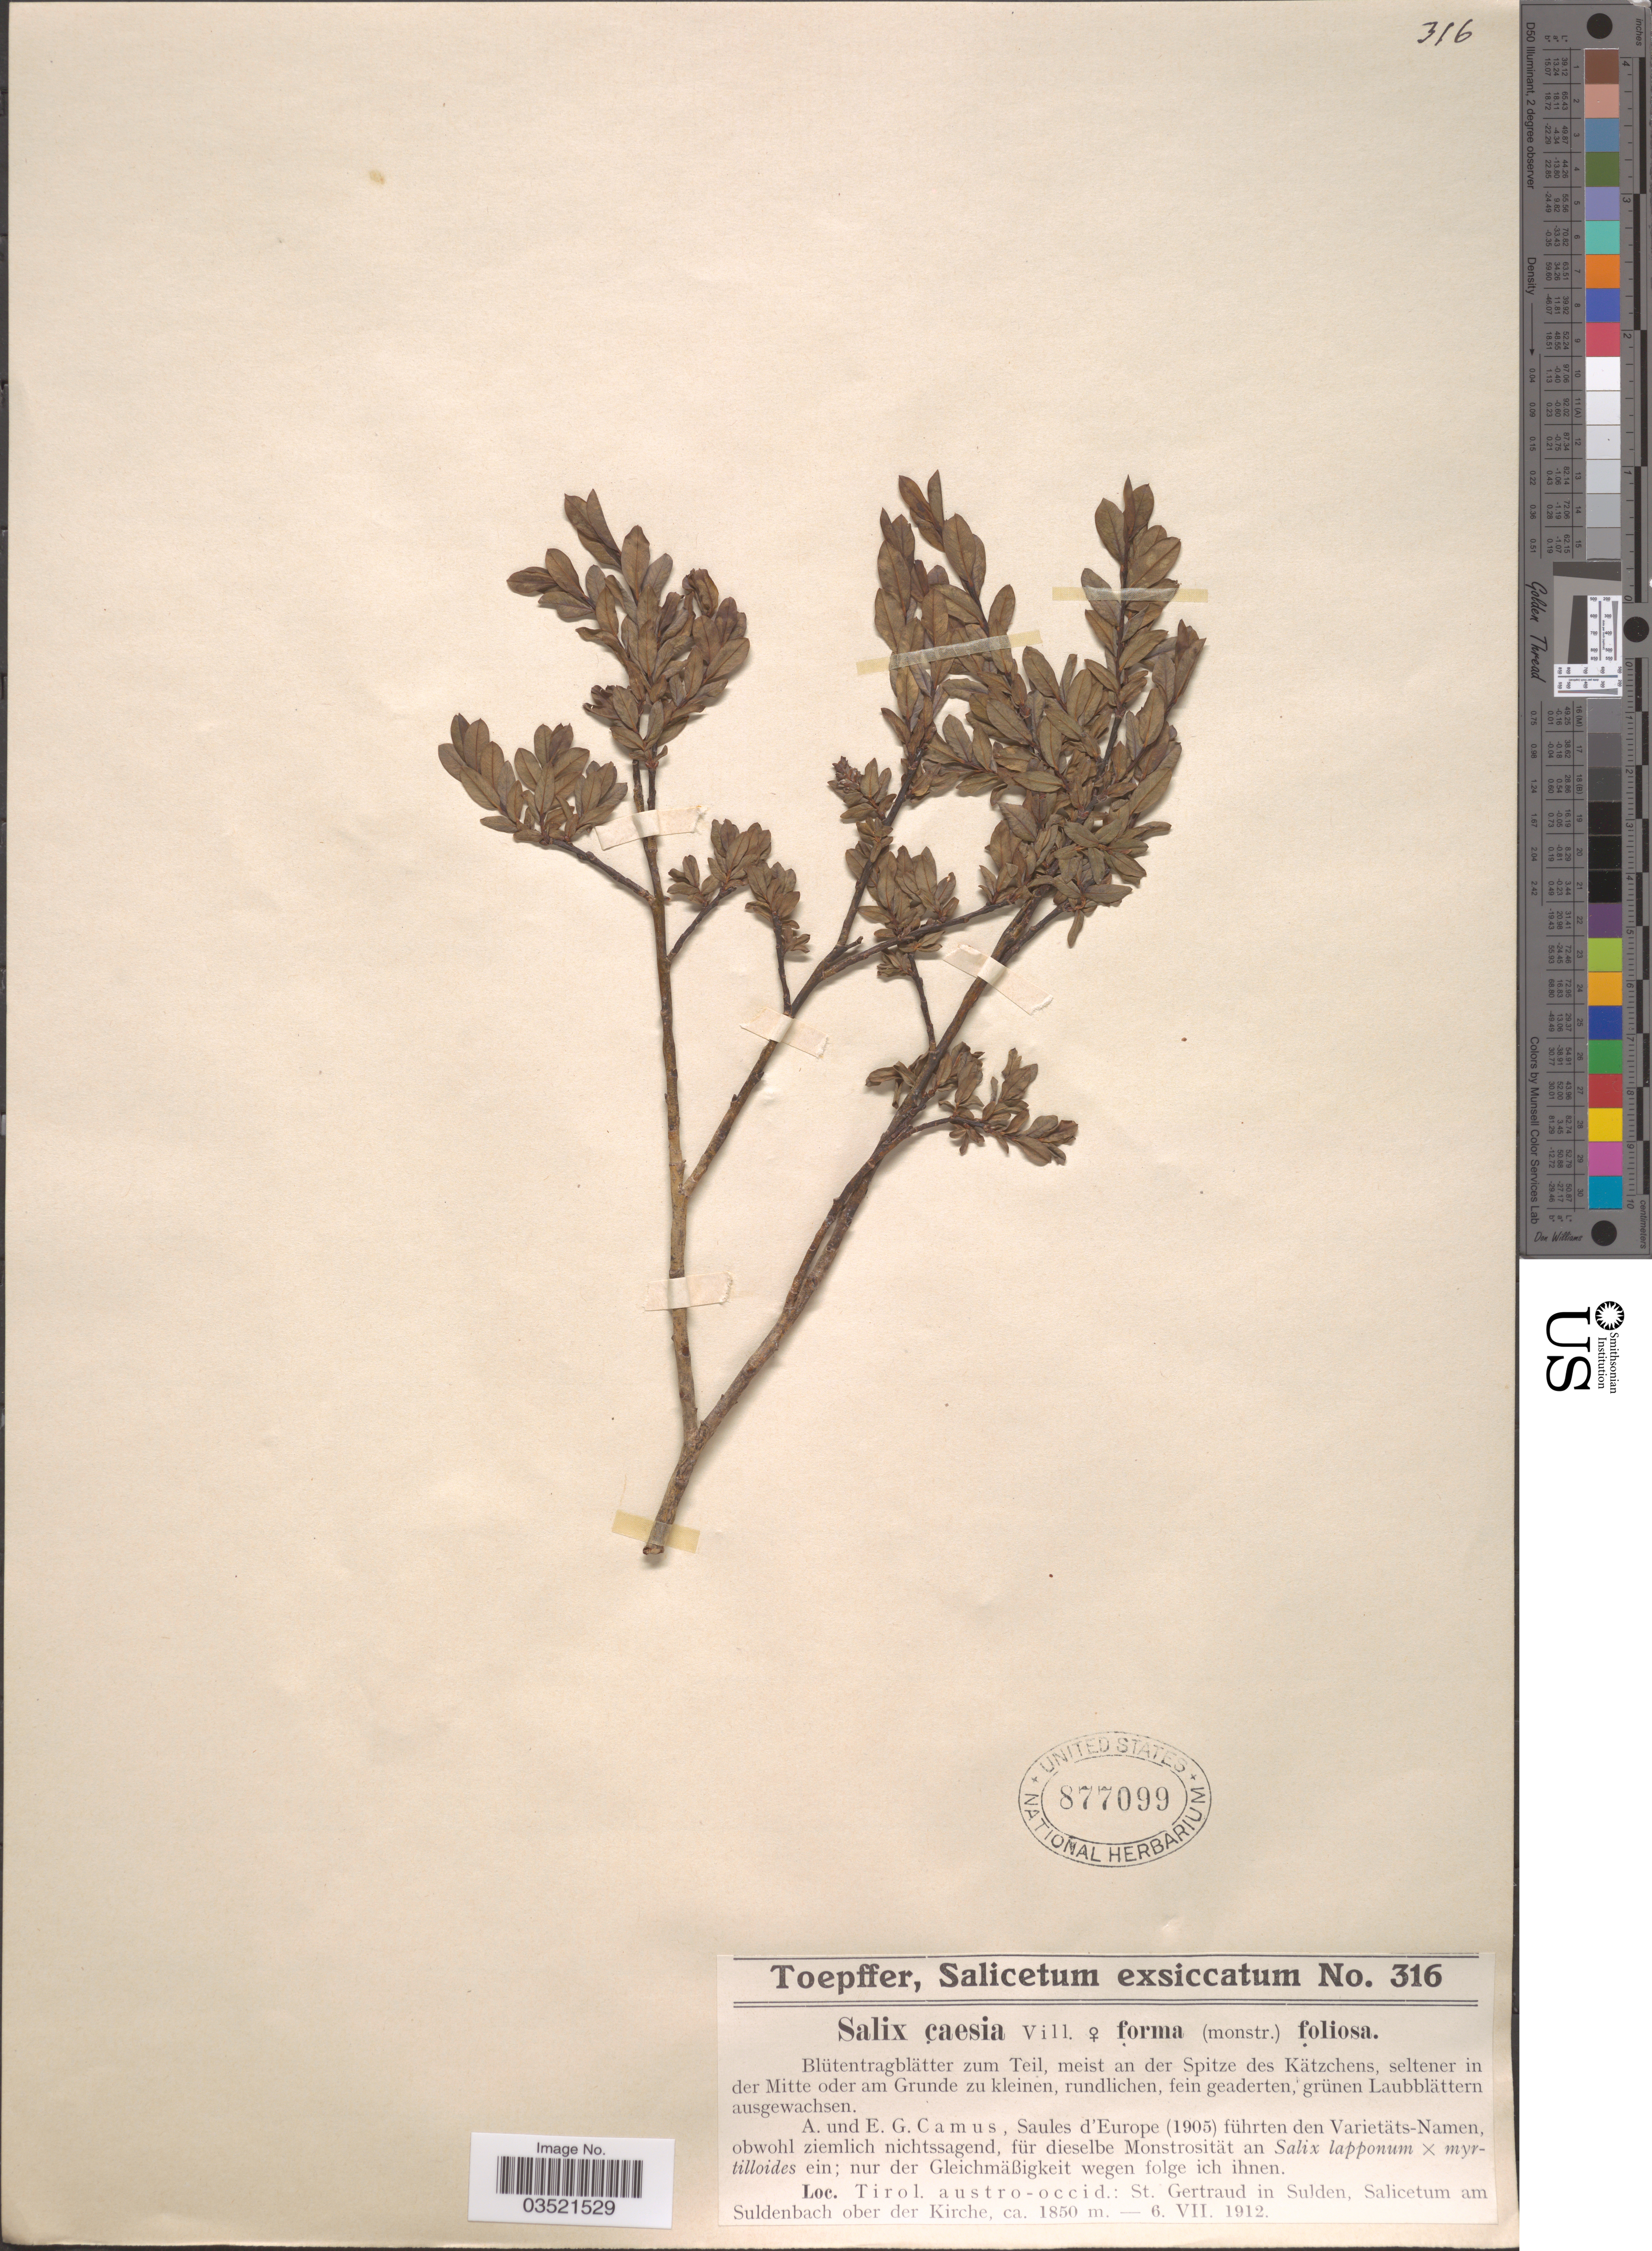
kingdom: Plantae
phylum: Tracheophyta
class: Magnoliopsida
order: Malpighiales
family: Salicaceae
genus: Salix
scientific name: Salix caesia f. foliosa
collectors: A. Toepffer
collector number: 316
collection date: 1912-07-06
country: Austria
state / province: Karnten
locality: Tirol austro-occid.: St. Gertraud in Sulden, Salicetum am Suldenbach ober der Kirche.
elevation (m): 1850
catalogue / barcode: US 877099